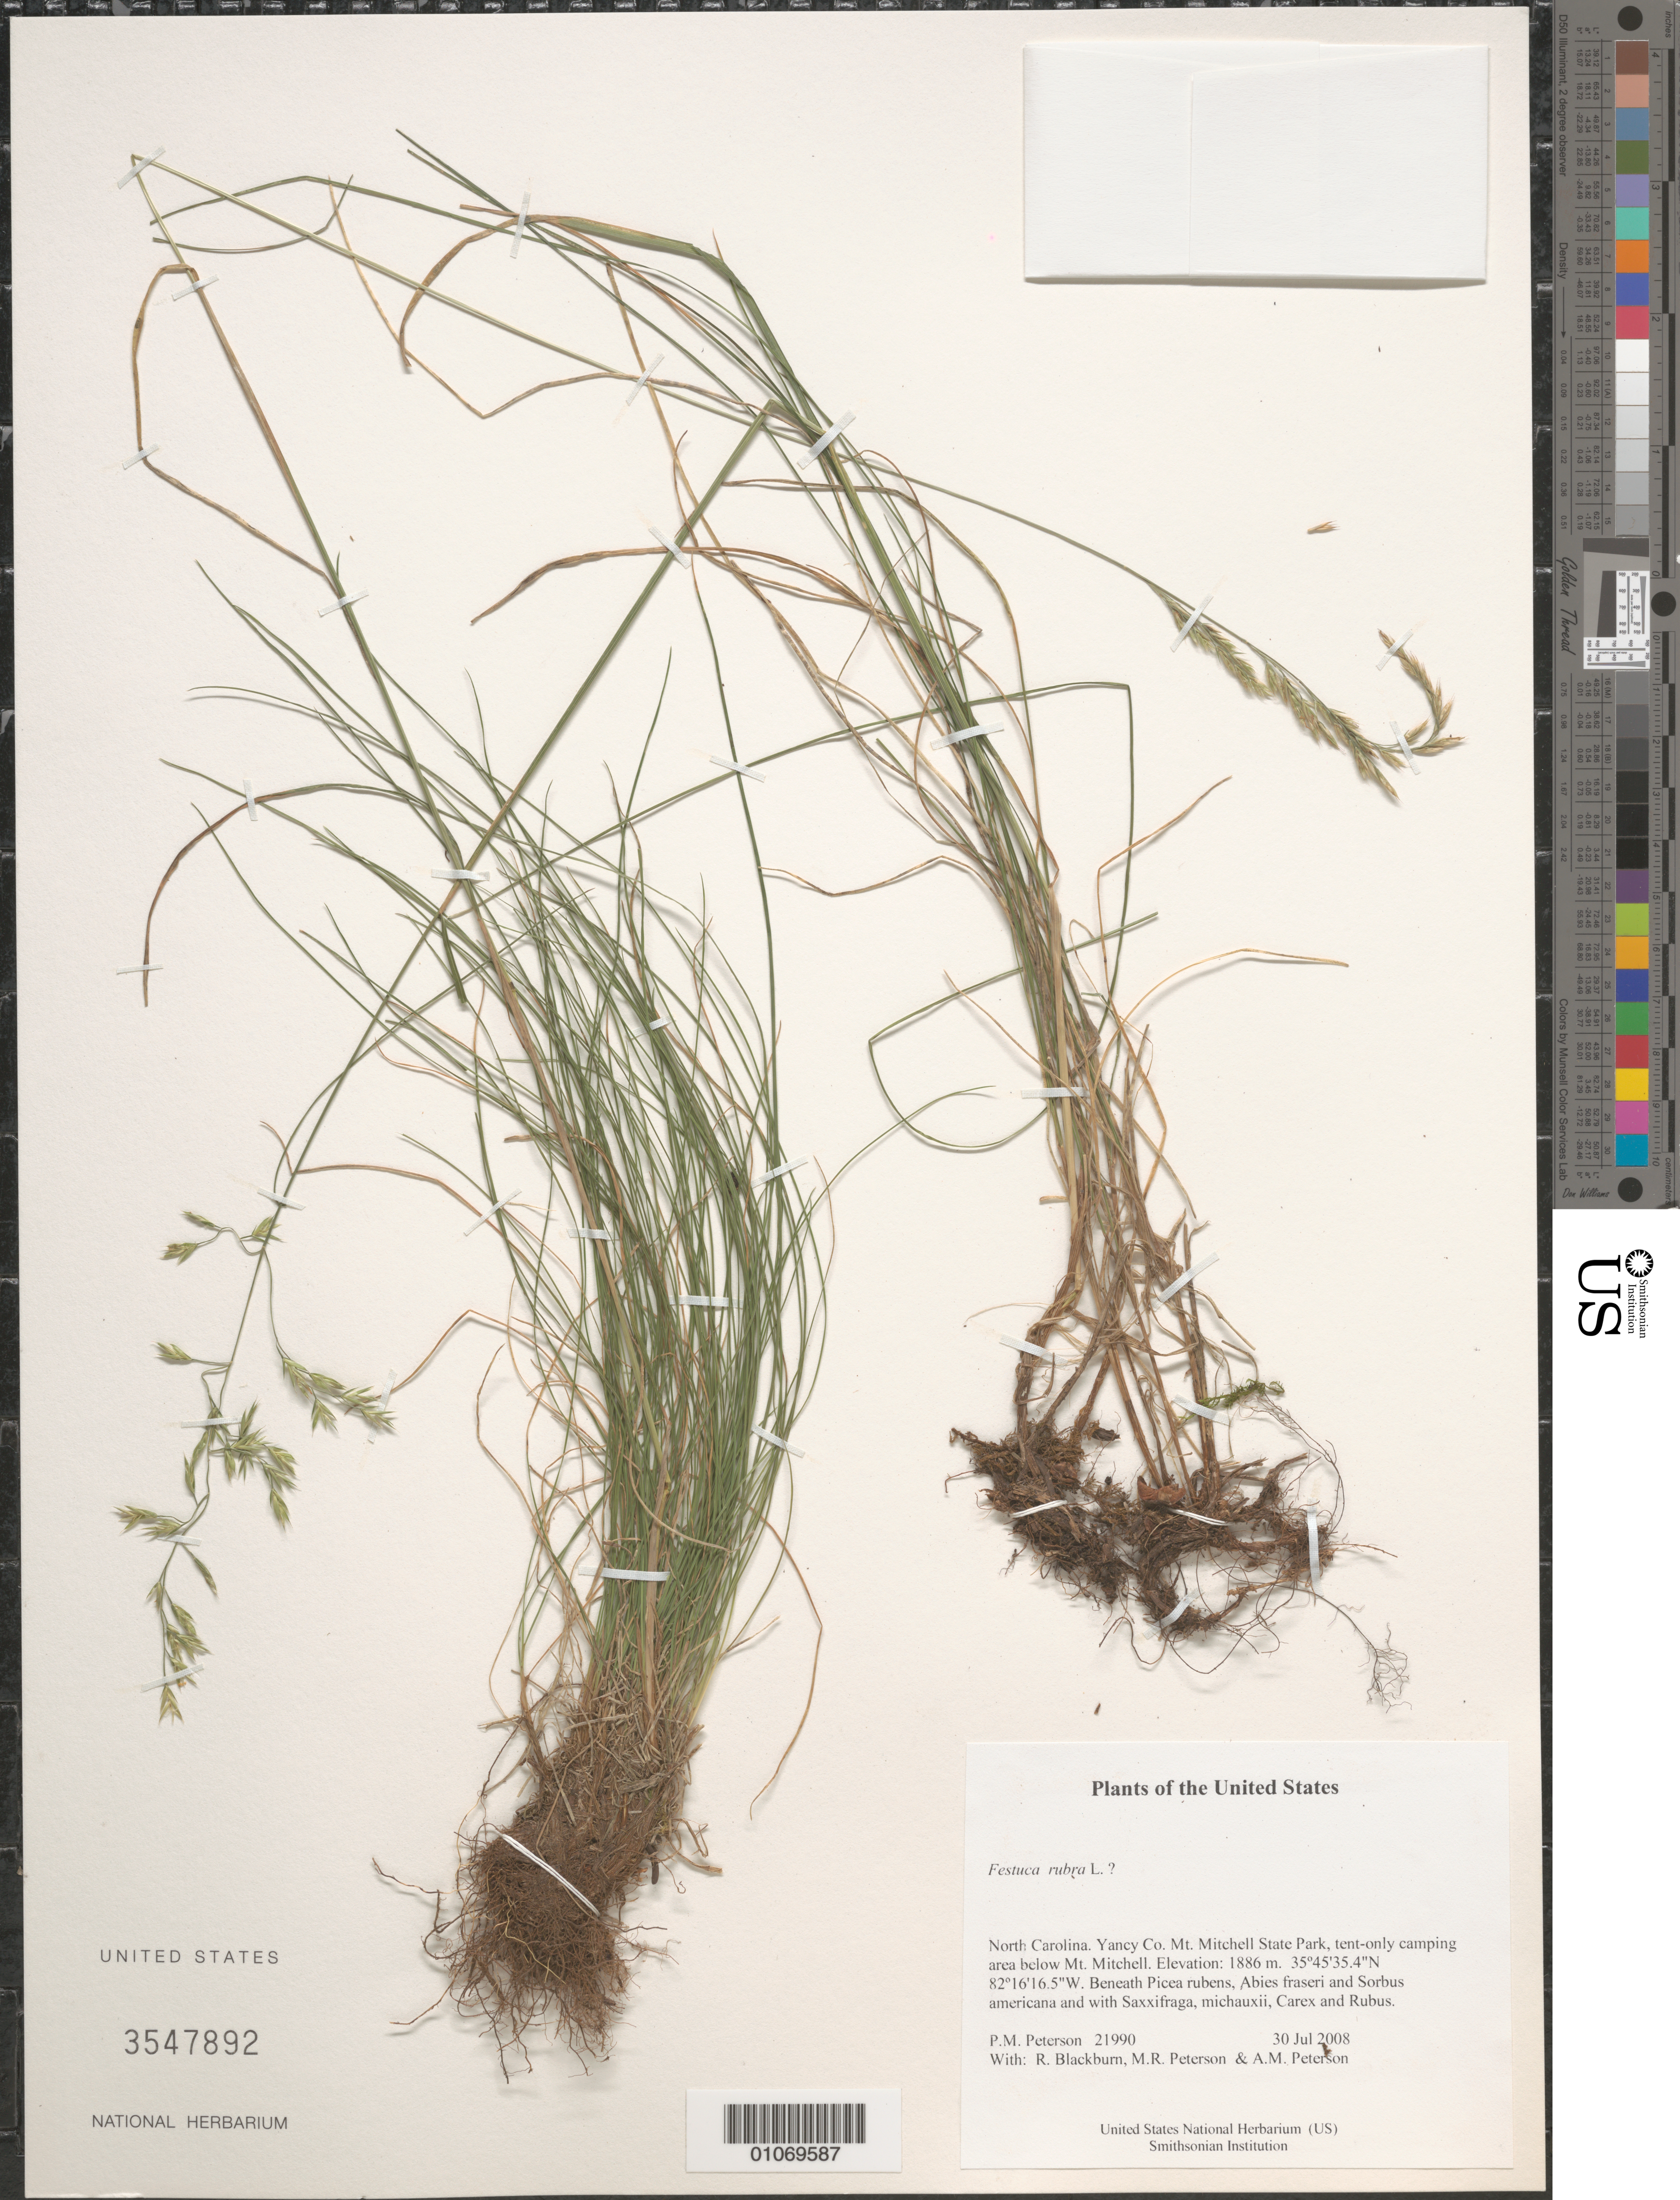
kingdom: Plantae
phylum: Tracheophyta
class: Liliopsida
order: Poales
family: Poaceae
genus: Festuca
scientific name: Festuca rubra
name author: L.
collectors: P. M. Peterson, R. Blackburn, M. Peterson & A. M. Peterson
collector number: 21990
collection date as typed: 30 Jul 2008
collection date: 2008-07-30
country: United States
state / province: North Carolina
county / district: Yancy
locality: Mt. Mitchell State Park, tent-only camping area below Mt. Mitchell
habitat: Beneath Picea rubens, Abies fraseri and Sorbus americana and with Saxxifraga, michauxii, Carex and Rubus.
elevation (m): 1886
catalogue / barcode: US 3547892